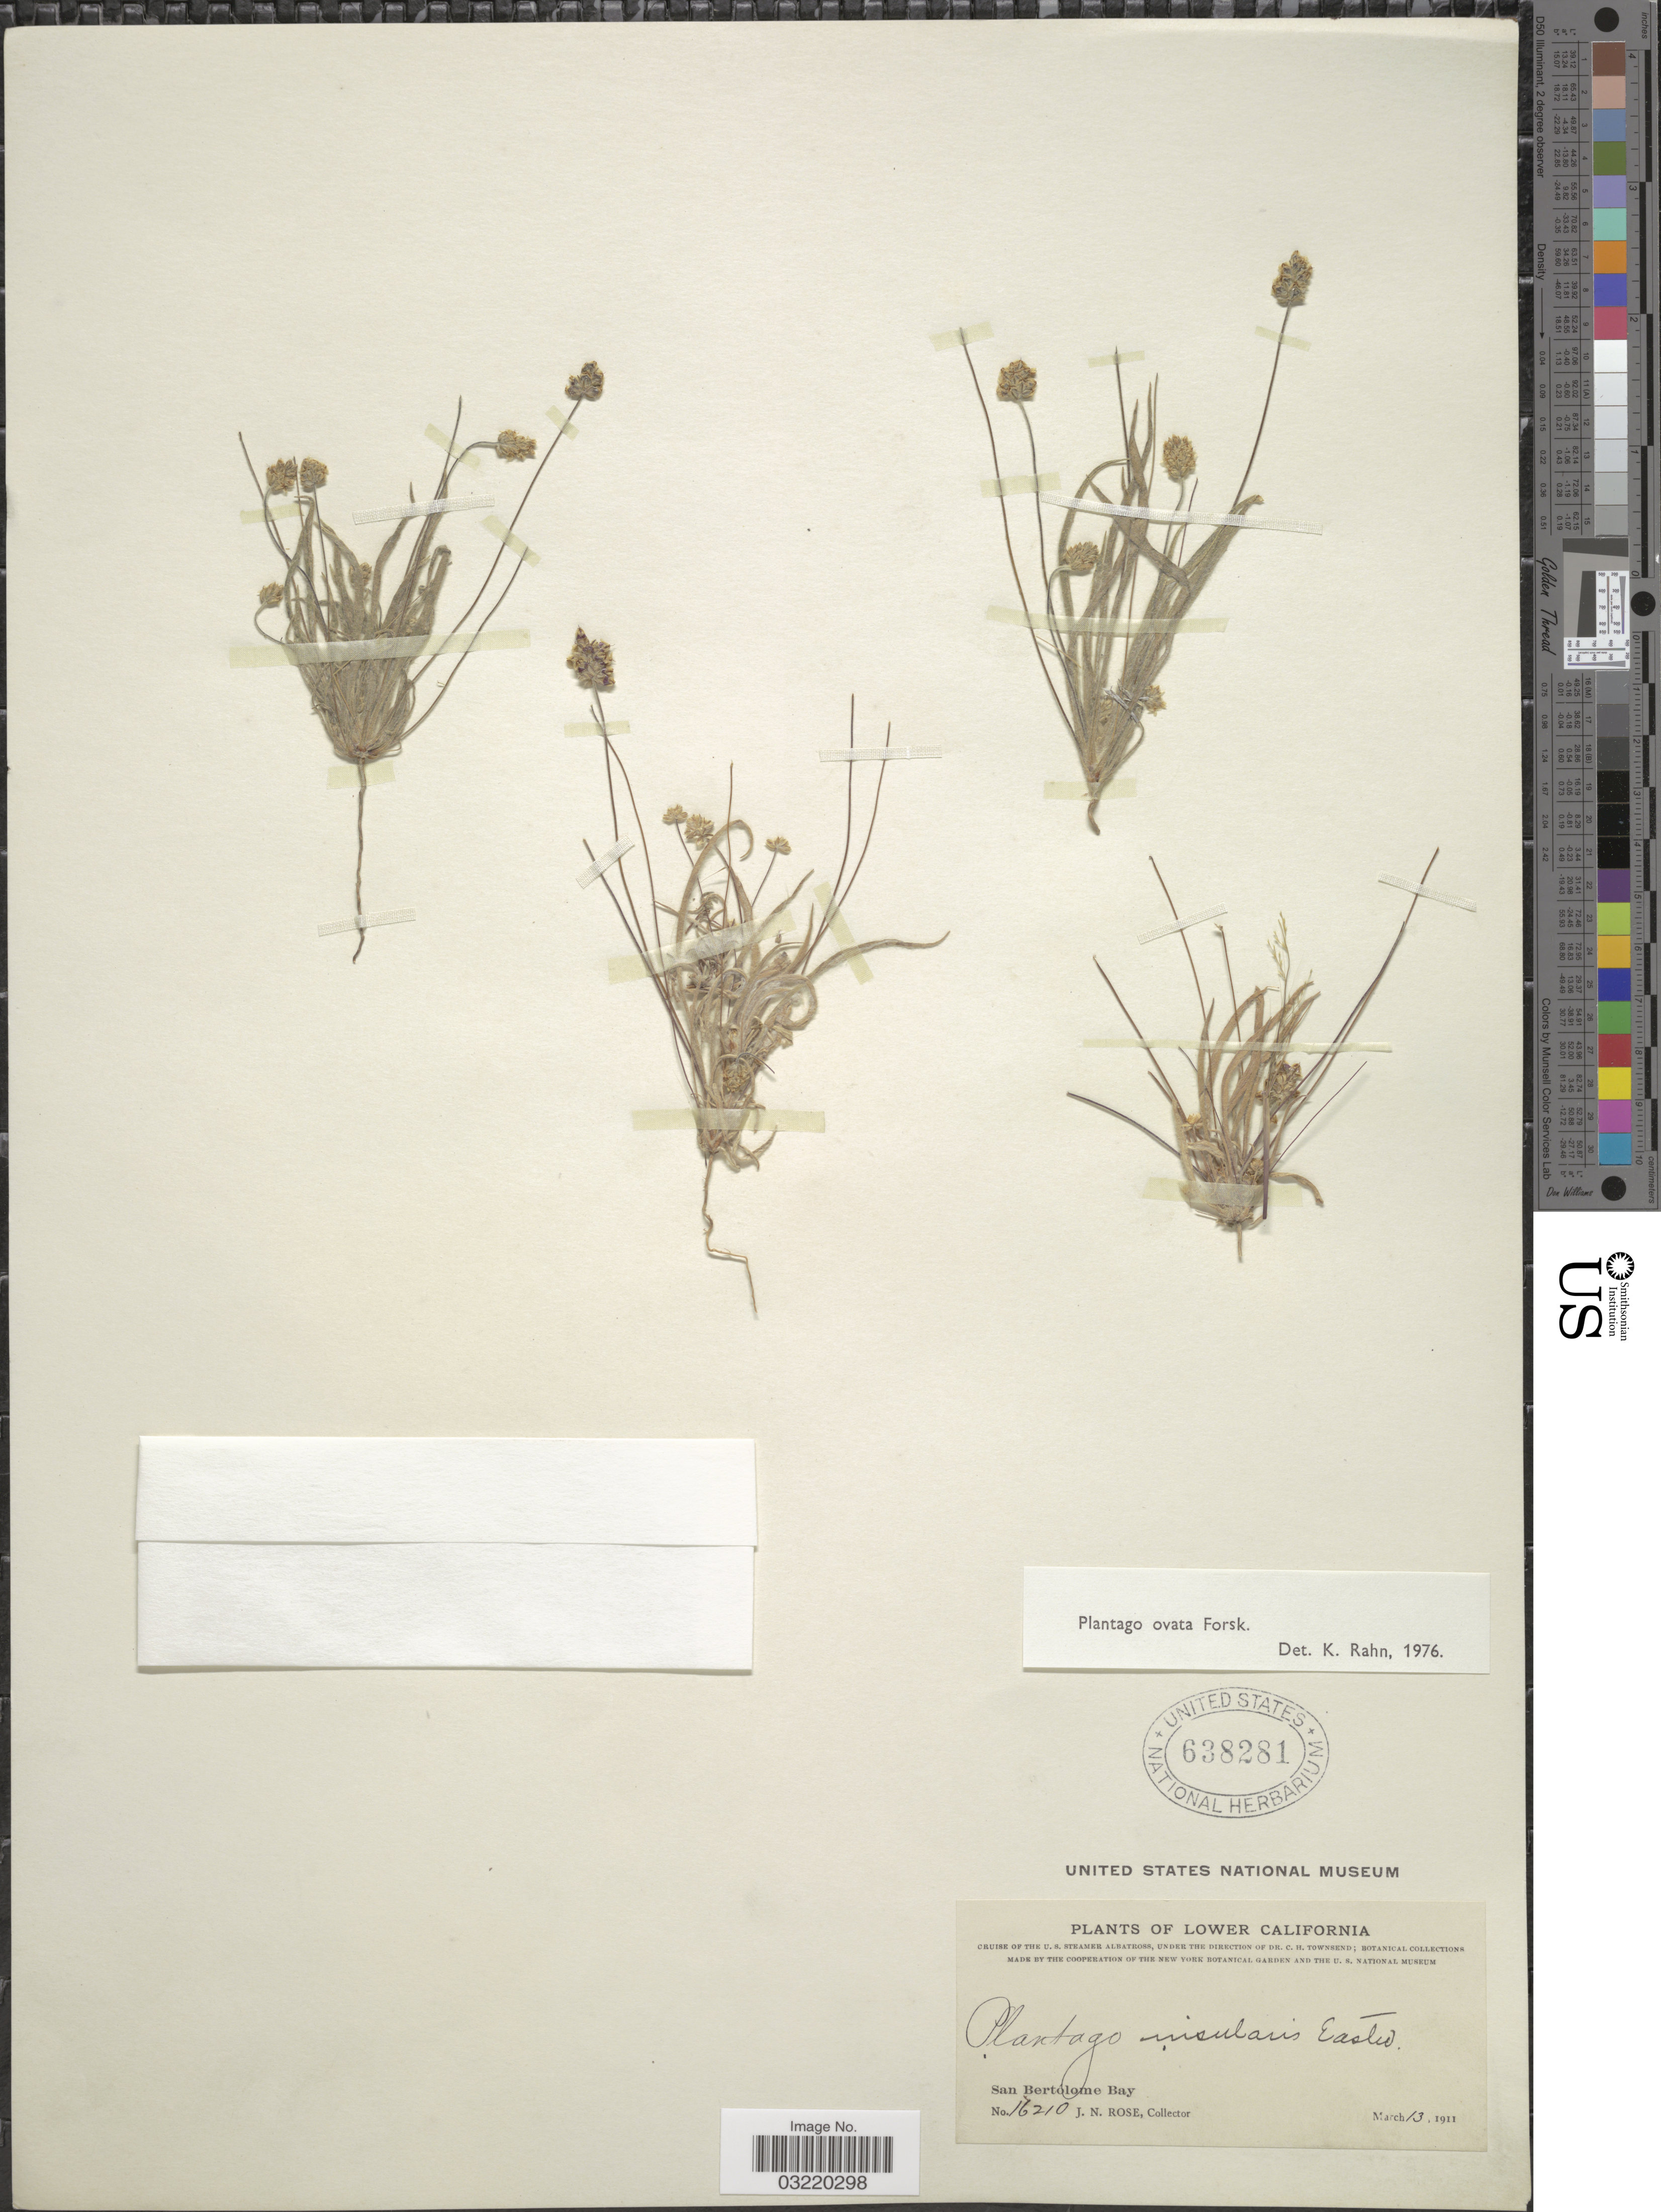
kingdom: Plantae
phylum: Tracheophyta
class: Magnoliopsida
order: Lamiales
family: Plantaginaceae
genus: Plantago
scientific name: Plantago ovata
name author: Forssk.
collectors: J. N. Rose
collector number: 16210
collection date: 1911-03-13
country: Mexico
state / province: Baja California Sur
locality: Lower California. San Bertólome Bay.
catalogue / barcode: US 638281